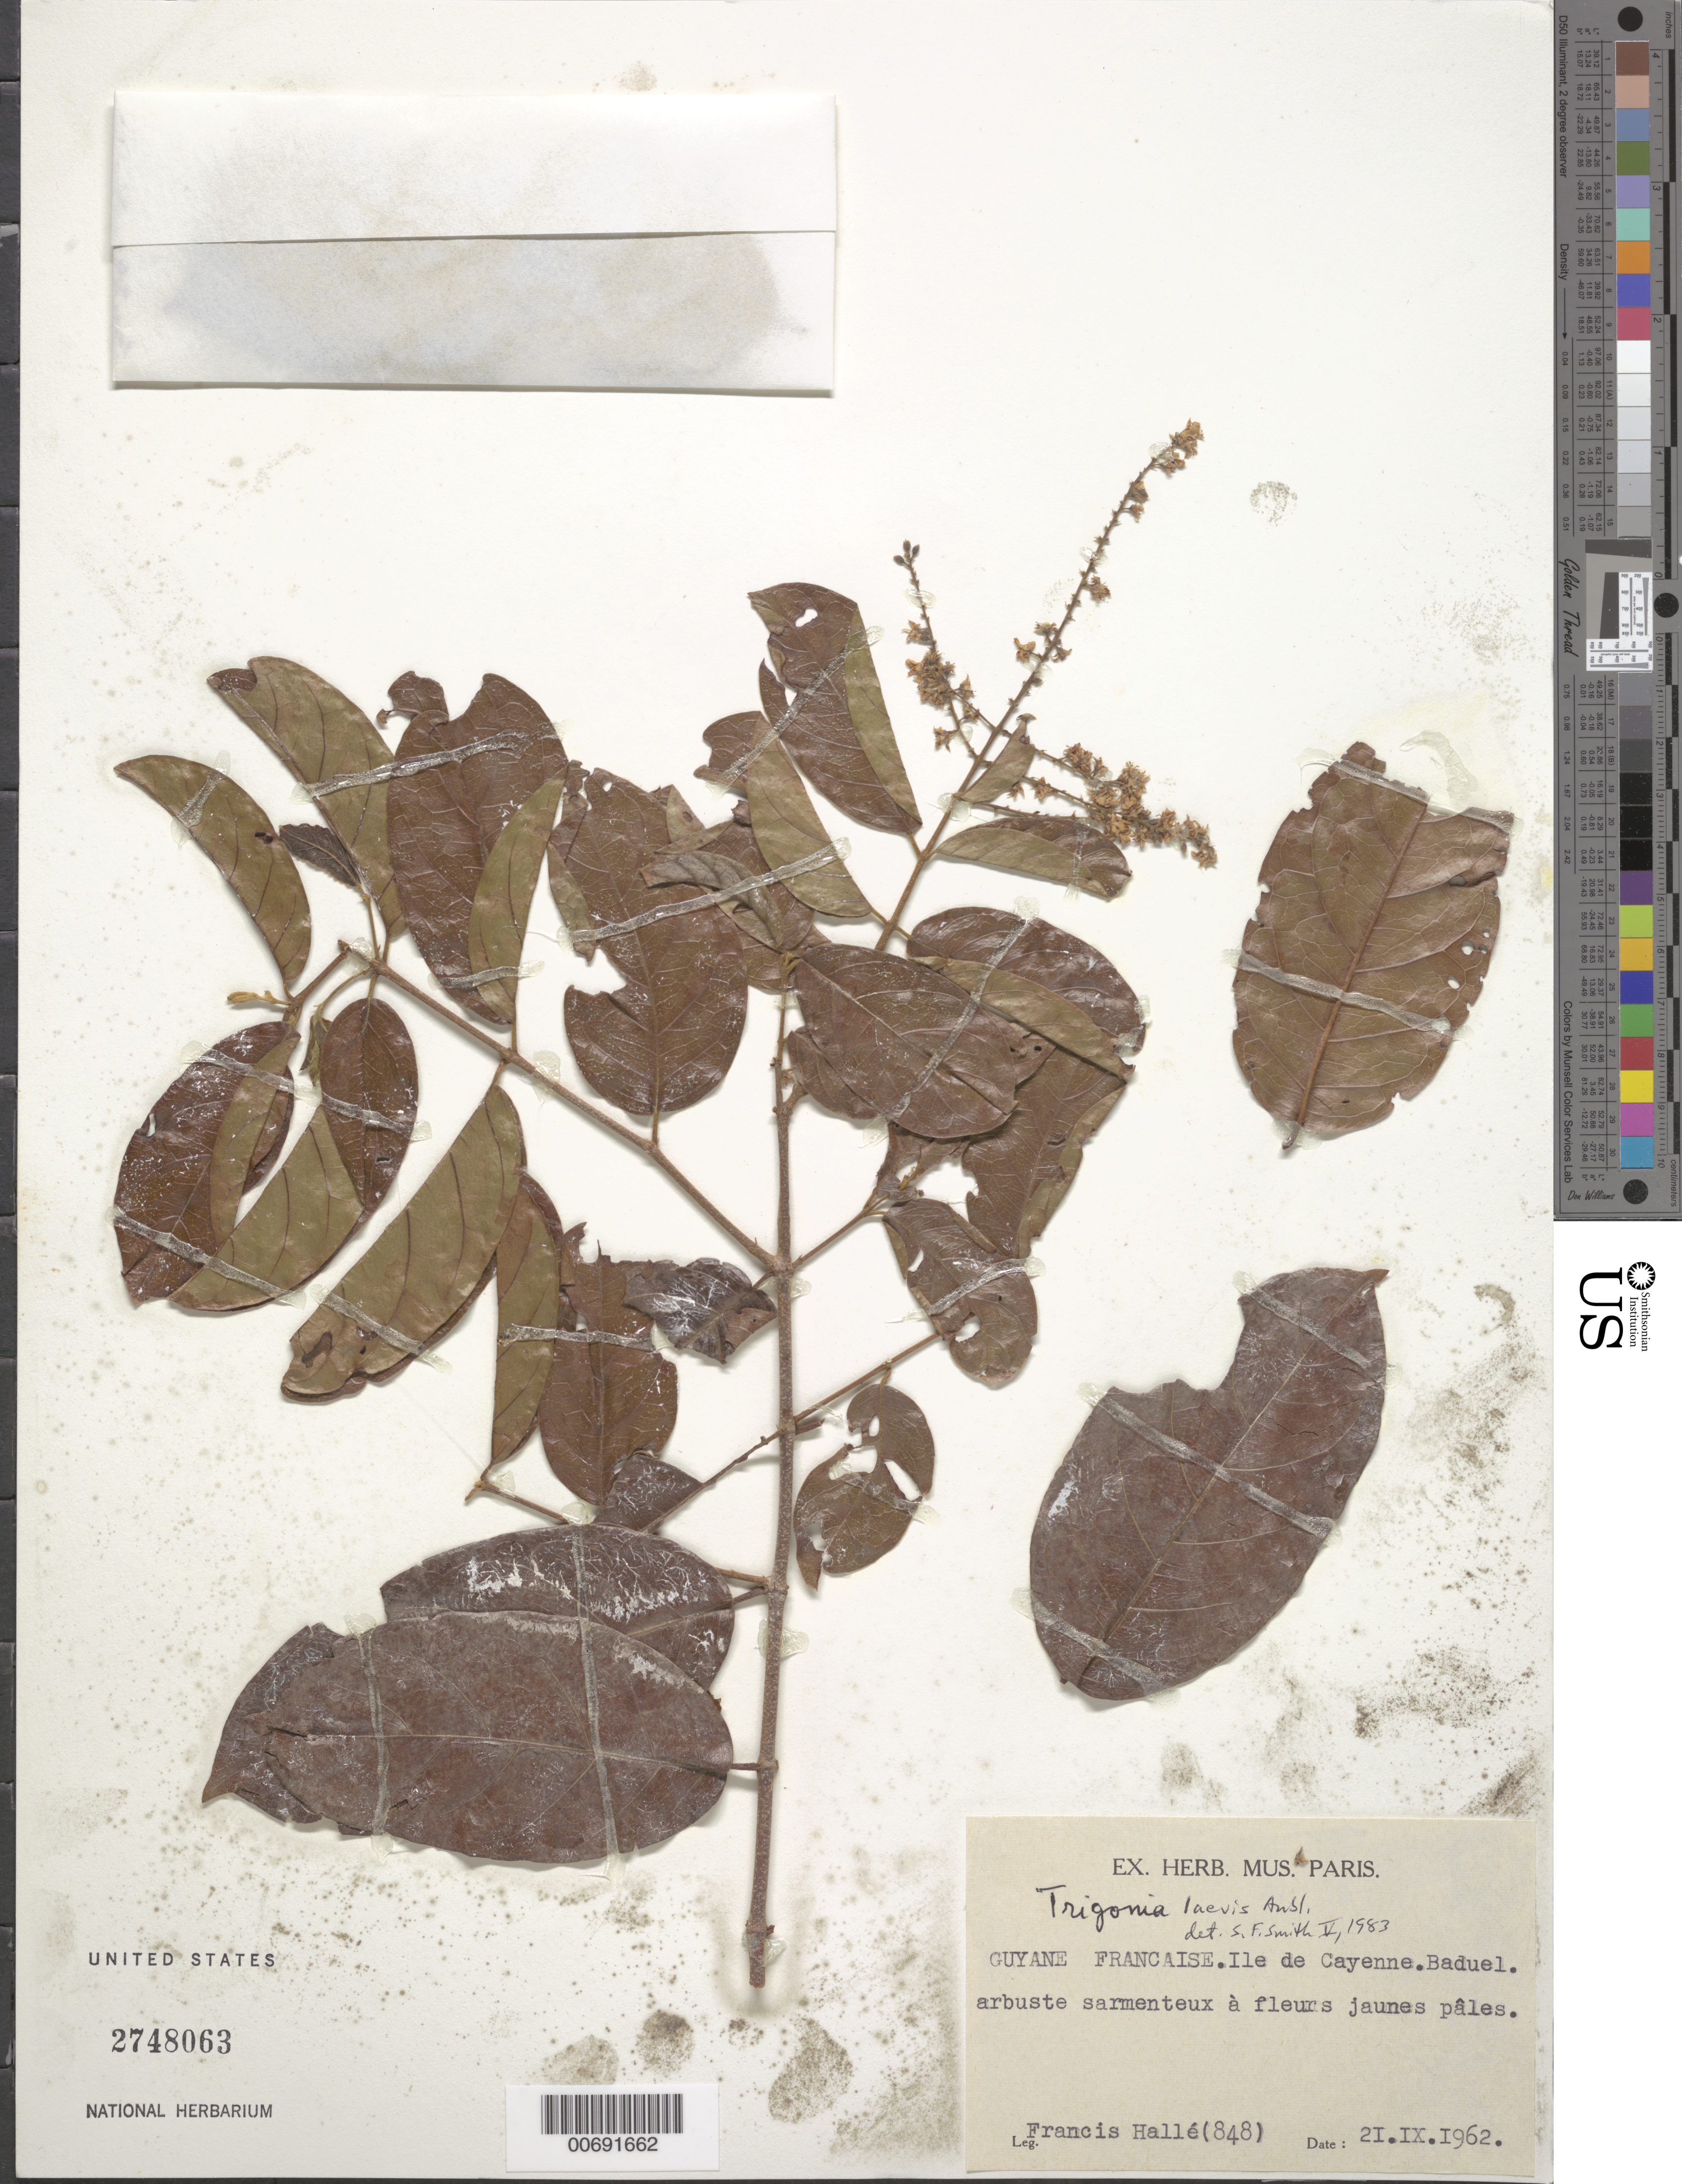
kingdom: Plantae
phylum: Tracheophyta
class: Magnoliopsida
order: Malpighiales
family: Trigoniaceae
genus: Trigonia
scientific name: Trigonia laevis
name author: Aubl.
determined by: Smith, Stephen F., (US), NMNH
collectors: F. Hallé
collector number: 848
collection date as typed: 21-Sep-62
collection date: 1962-09-21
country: French Guiana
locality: Ile de Cayenne, Baduel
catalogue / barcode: US 2748063